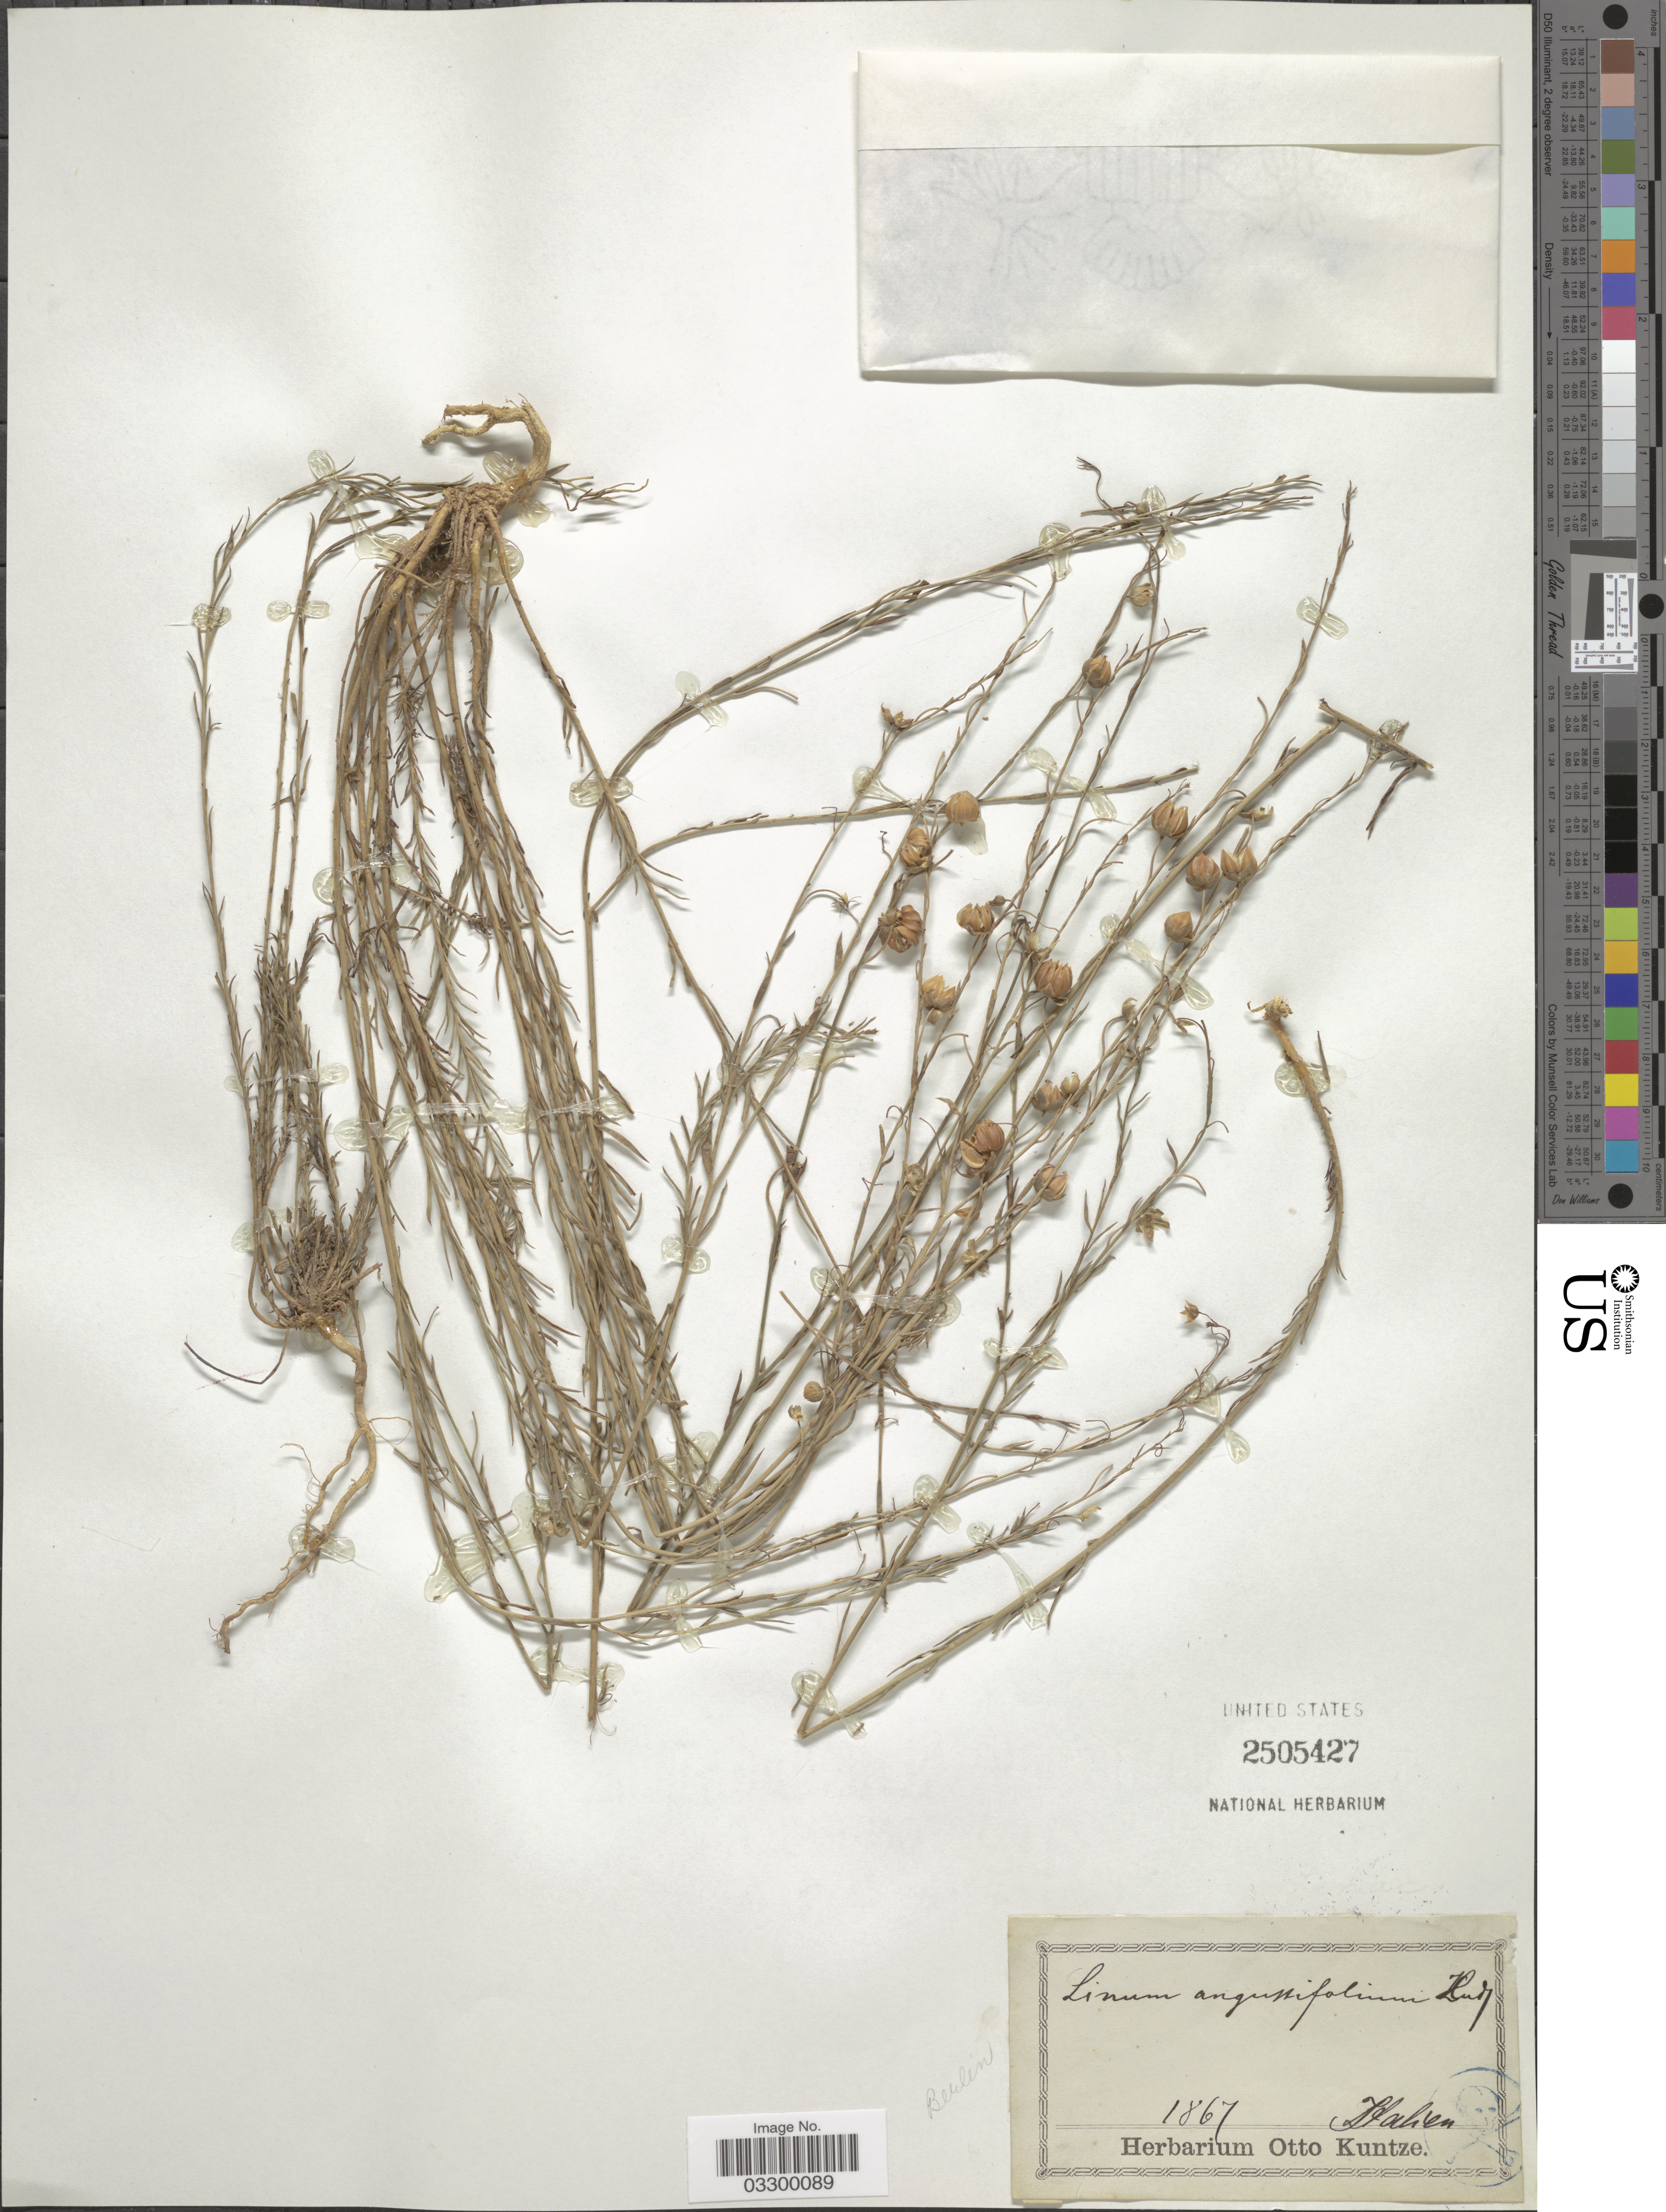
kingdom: Plantae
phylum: Tracheophyta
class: Magnoliopsida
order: Malpighiales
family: Linaceae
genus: Linum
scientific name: Linum angustifolium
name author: Huds.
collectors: ex herb. Otto Kuntze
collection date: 1867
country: Italy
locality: Italien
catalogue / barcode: US 2505427